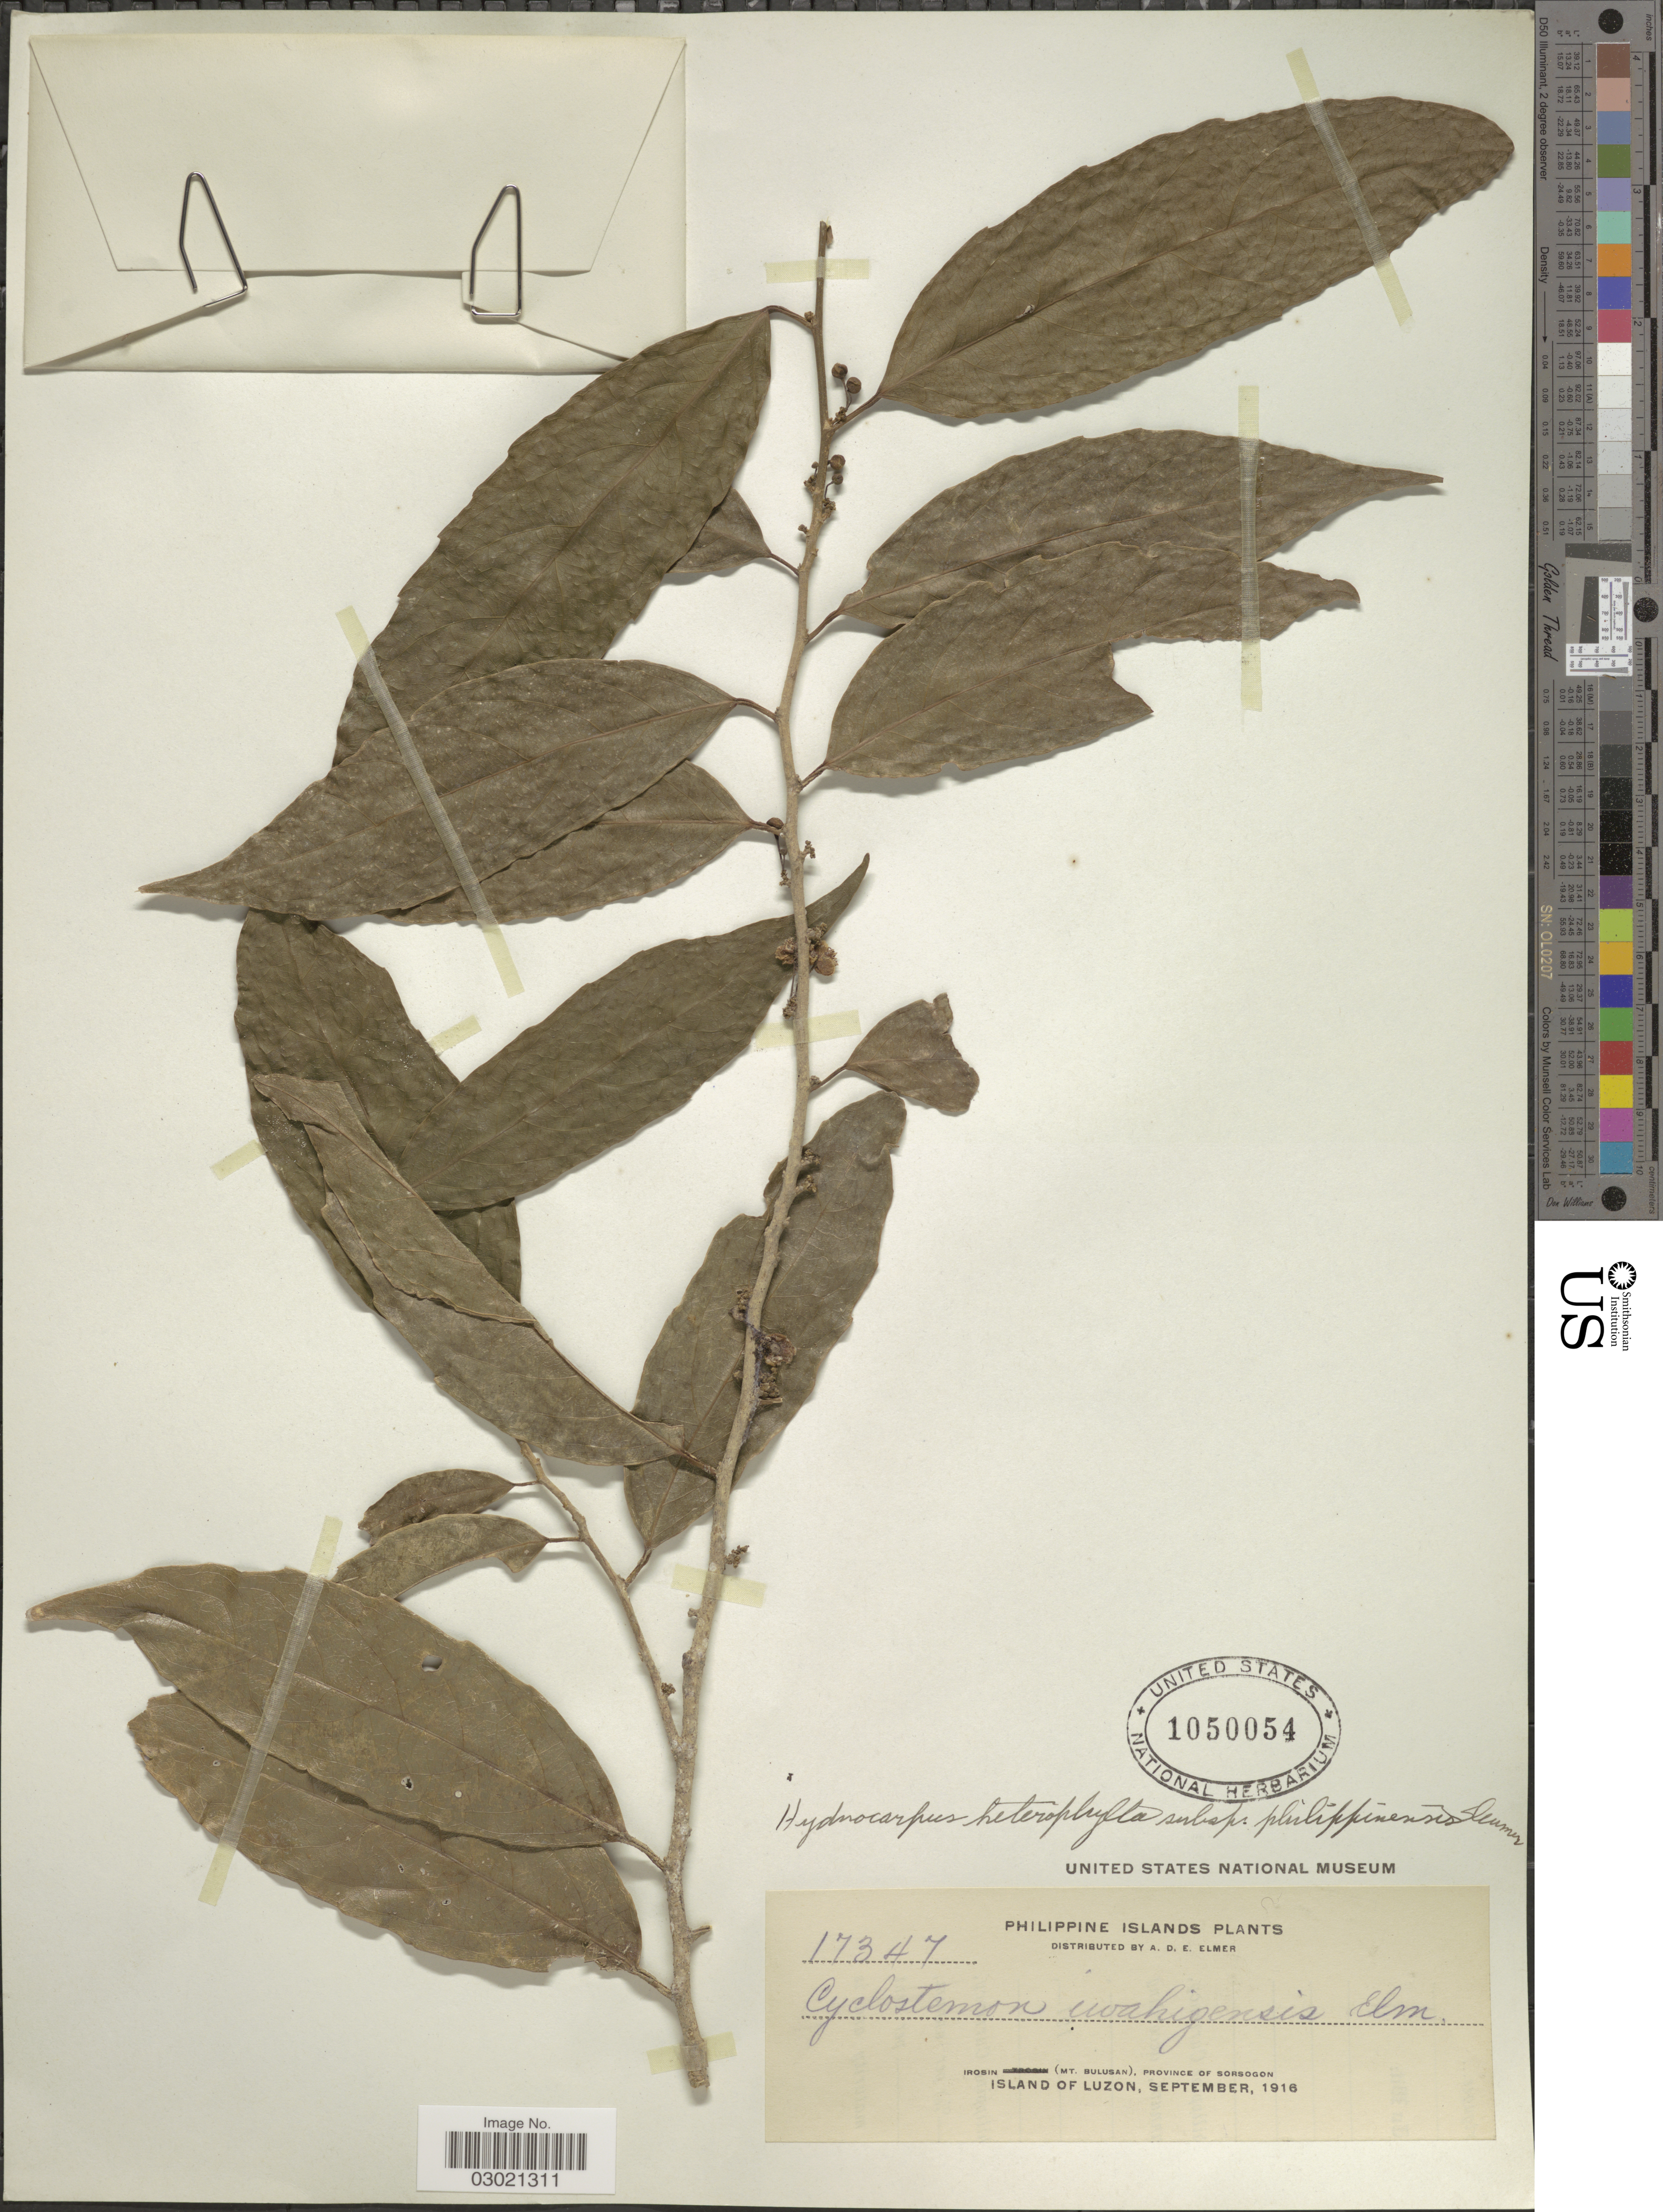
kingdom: Plantae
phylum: Tracheophyta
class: Magnoliopsida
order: Malpighiales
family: Achariaceae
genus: Hydnocarpus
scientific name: Hydnocarpus heterophyllus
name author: Blume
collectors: A. D. E. Elmer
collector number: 17347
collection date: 1916-09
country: Philippines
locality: Irosin (Mt. Bulusan), Province of Sorsogon. Island of Luzon.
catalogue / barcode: US 1050054